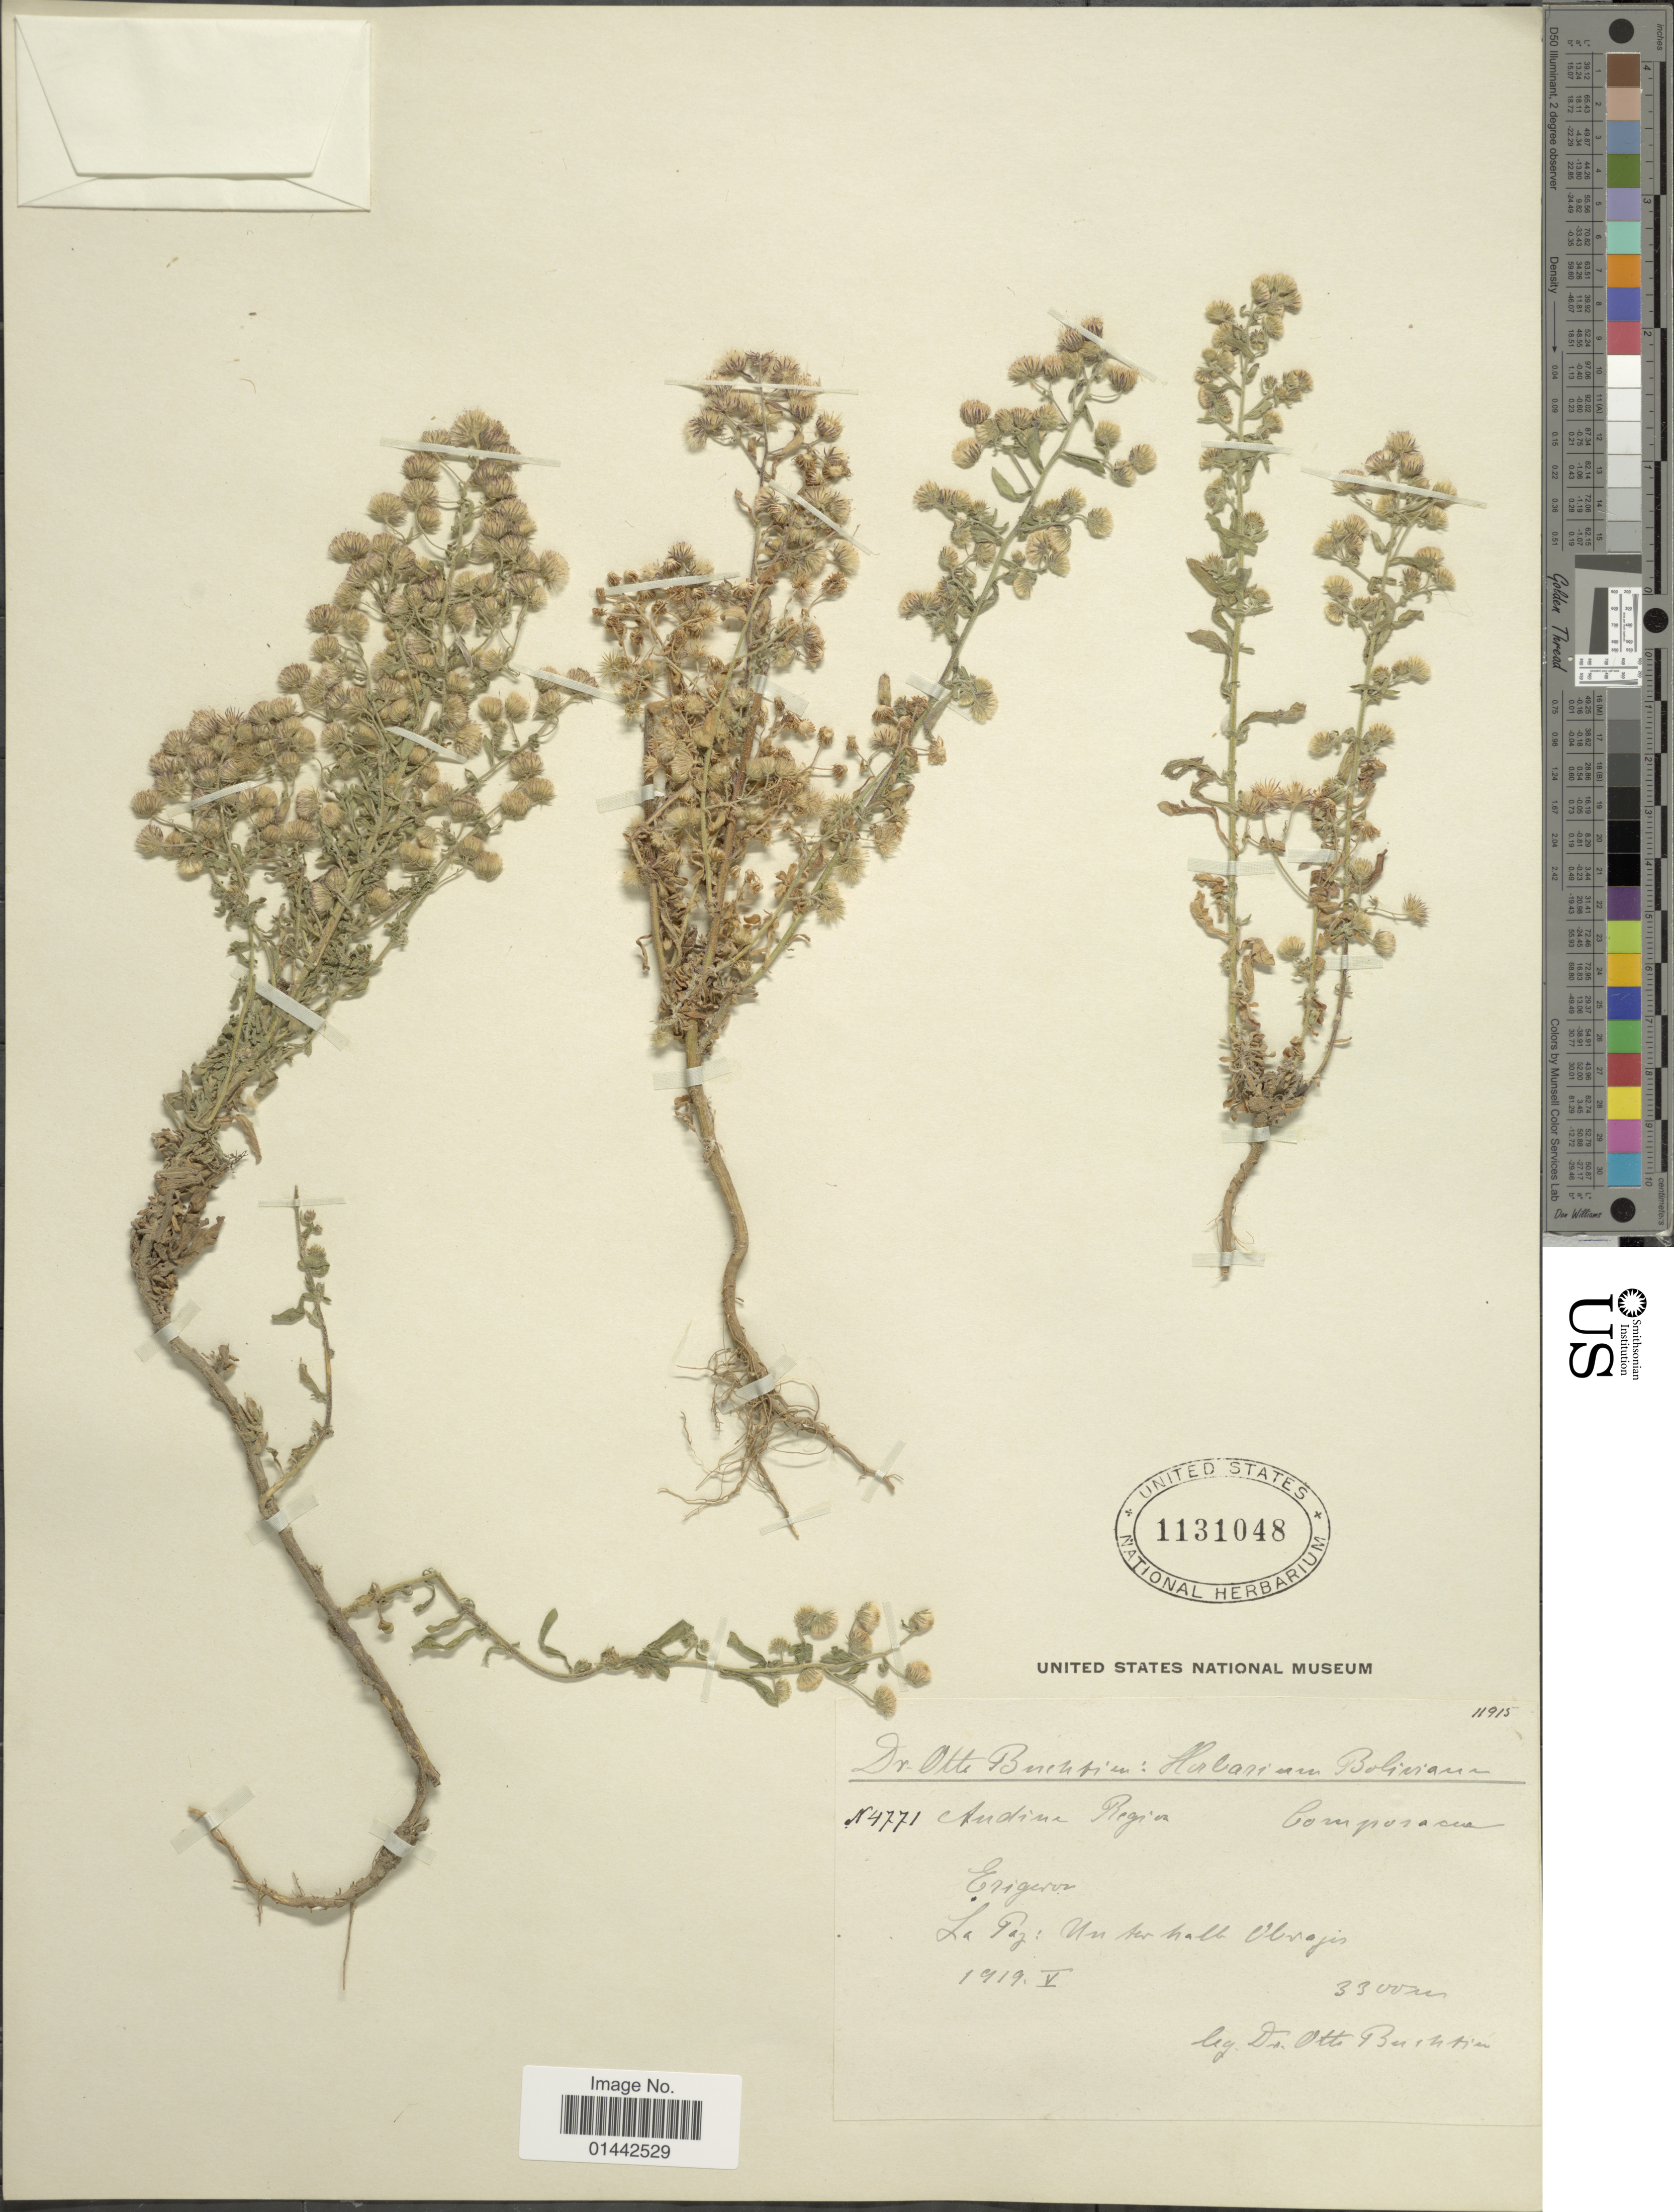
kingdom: Plantae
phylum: Tracheophyta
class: Magnoliopsida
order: Asterales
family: Asteraceae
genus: Erigeron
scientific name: Erigeron sp.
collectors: O. Buchtien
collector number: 4771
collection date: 1919-05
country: Bolivia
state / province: La Paz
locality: Unterhalb Obrajes, andine region.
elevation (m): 3300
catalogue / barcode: US 1131048